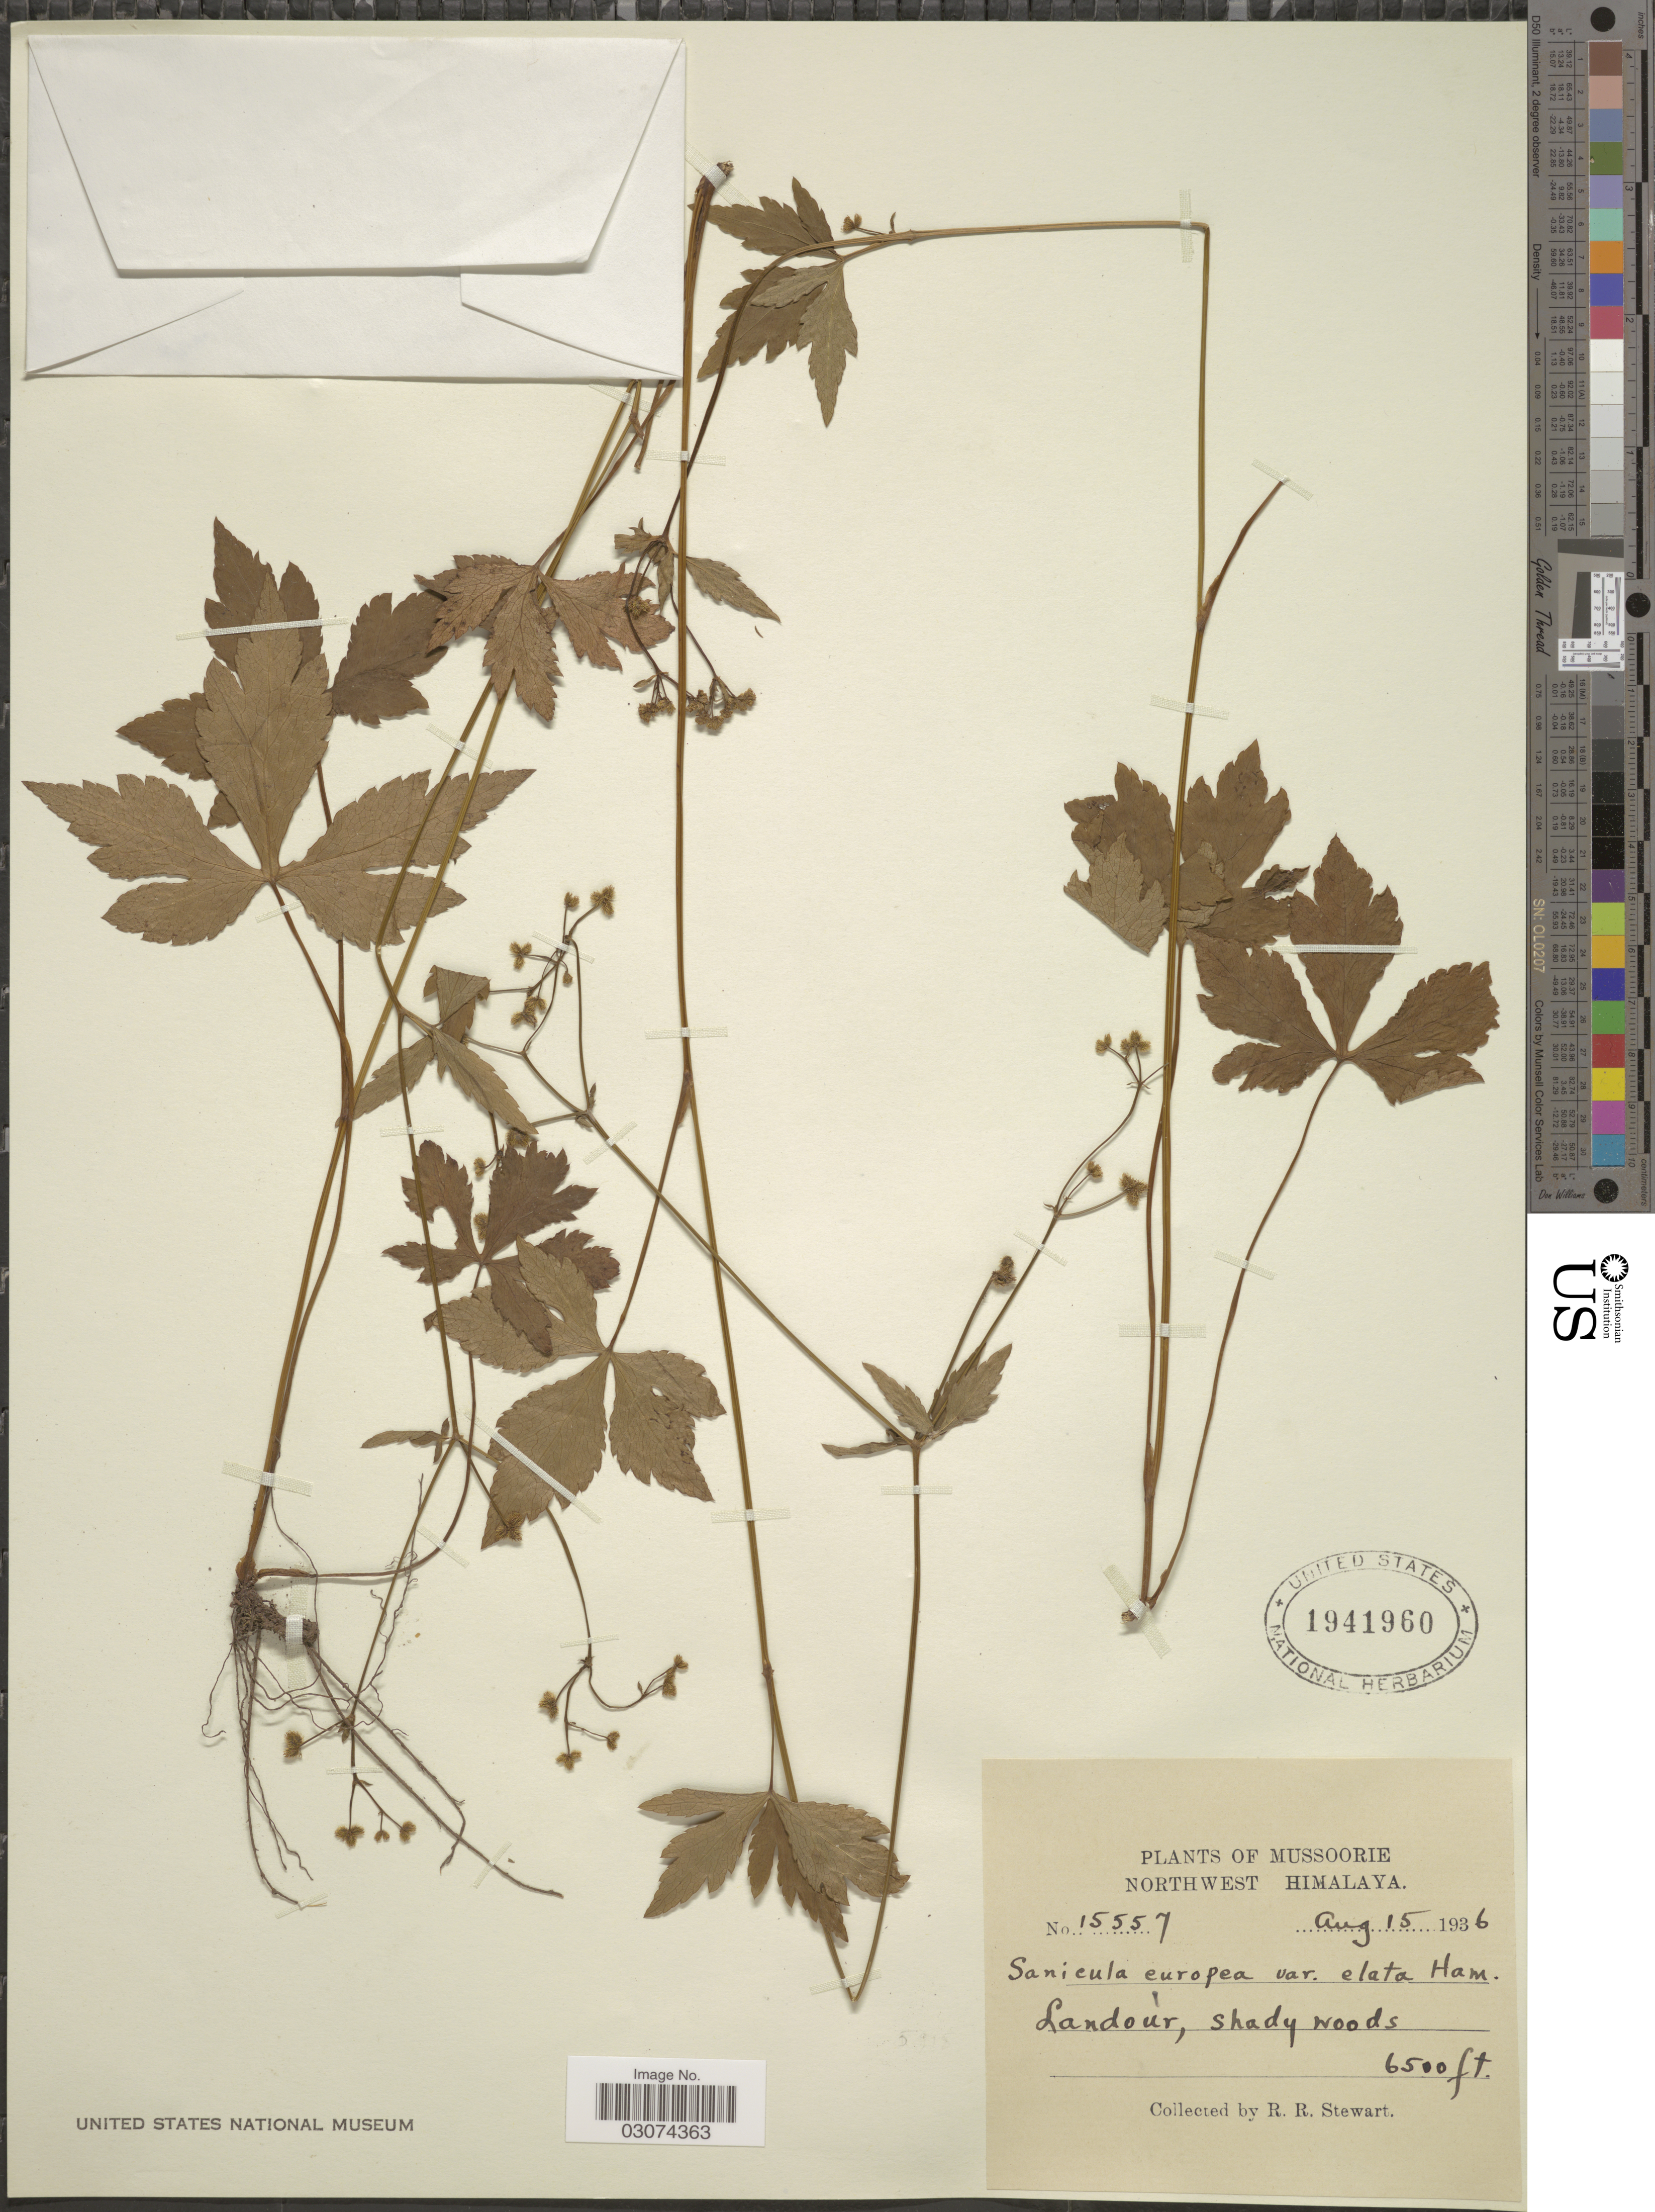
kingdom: Plantae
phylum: Tracheophyta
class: Magnoliopsida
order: Apiales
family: Apiaceae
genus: Sanicula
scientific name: Sanicula elata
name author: Buch.-Ham. ex D. Don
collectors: R. Stewart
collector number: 15557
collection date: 1936-08-15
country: India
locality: Mussoorie. Northwest Himalaya. Landour.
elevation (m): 1981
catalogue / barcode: US 1941960